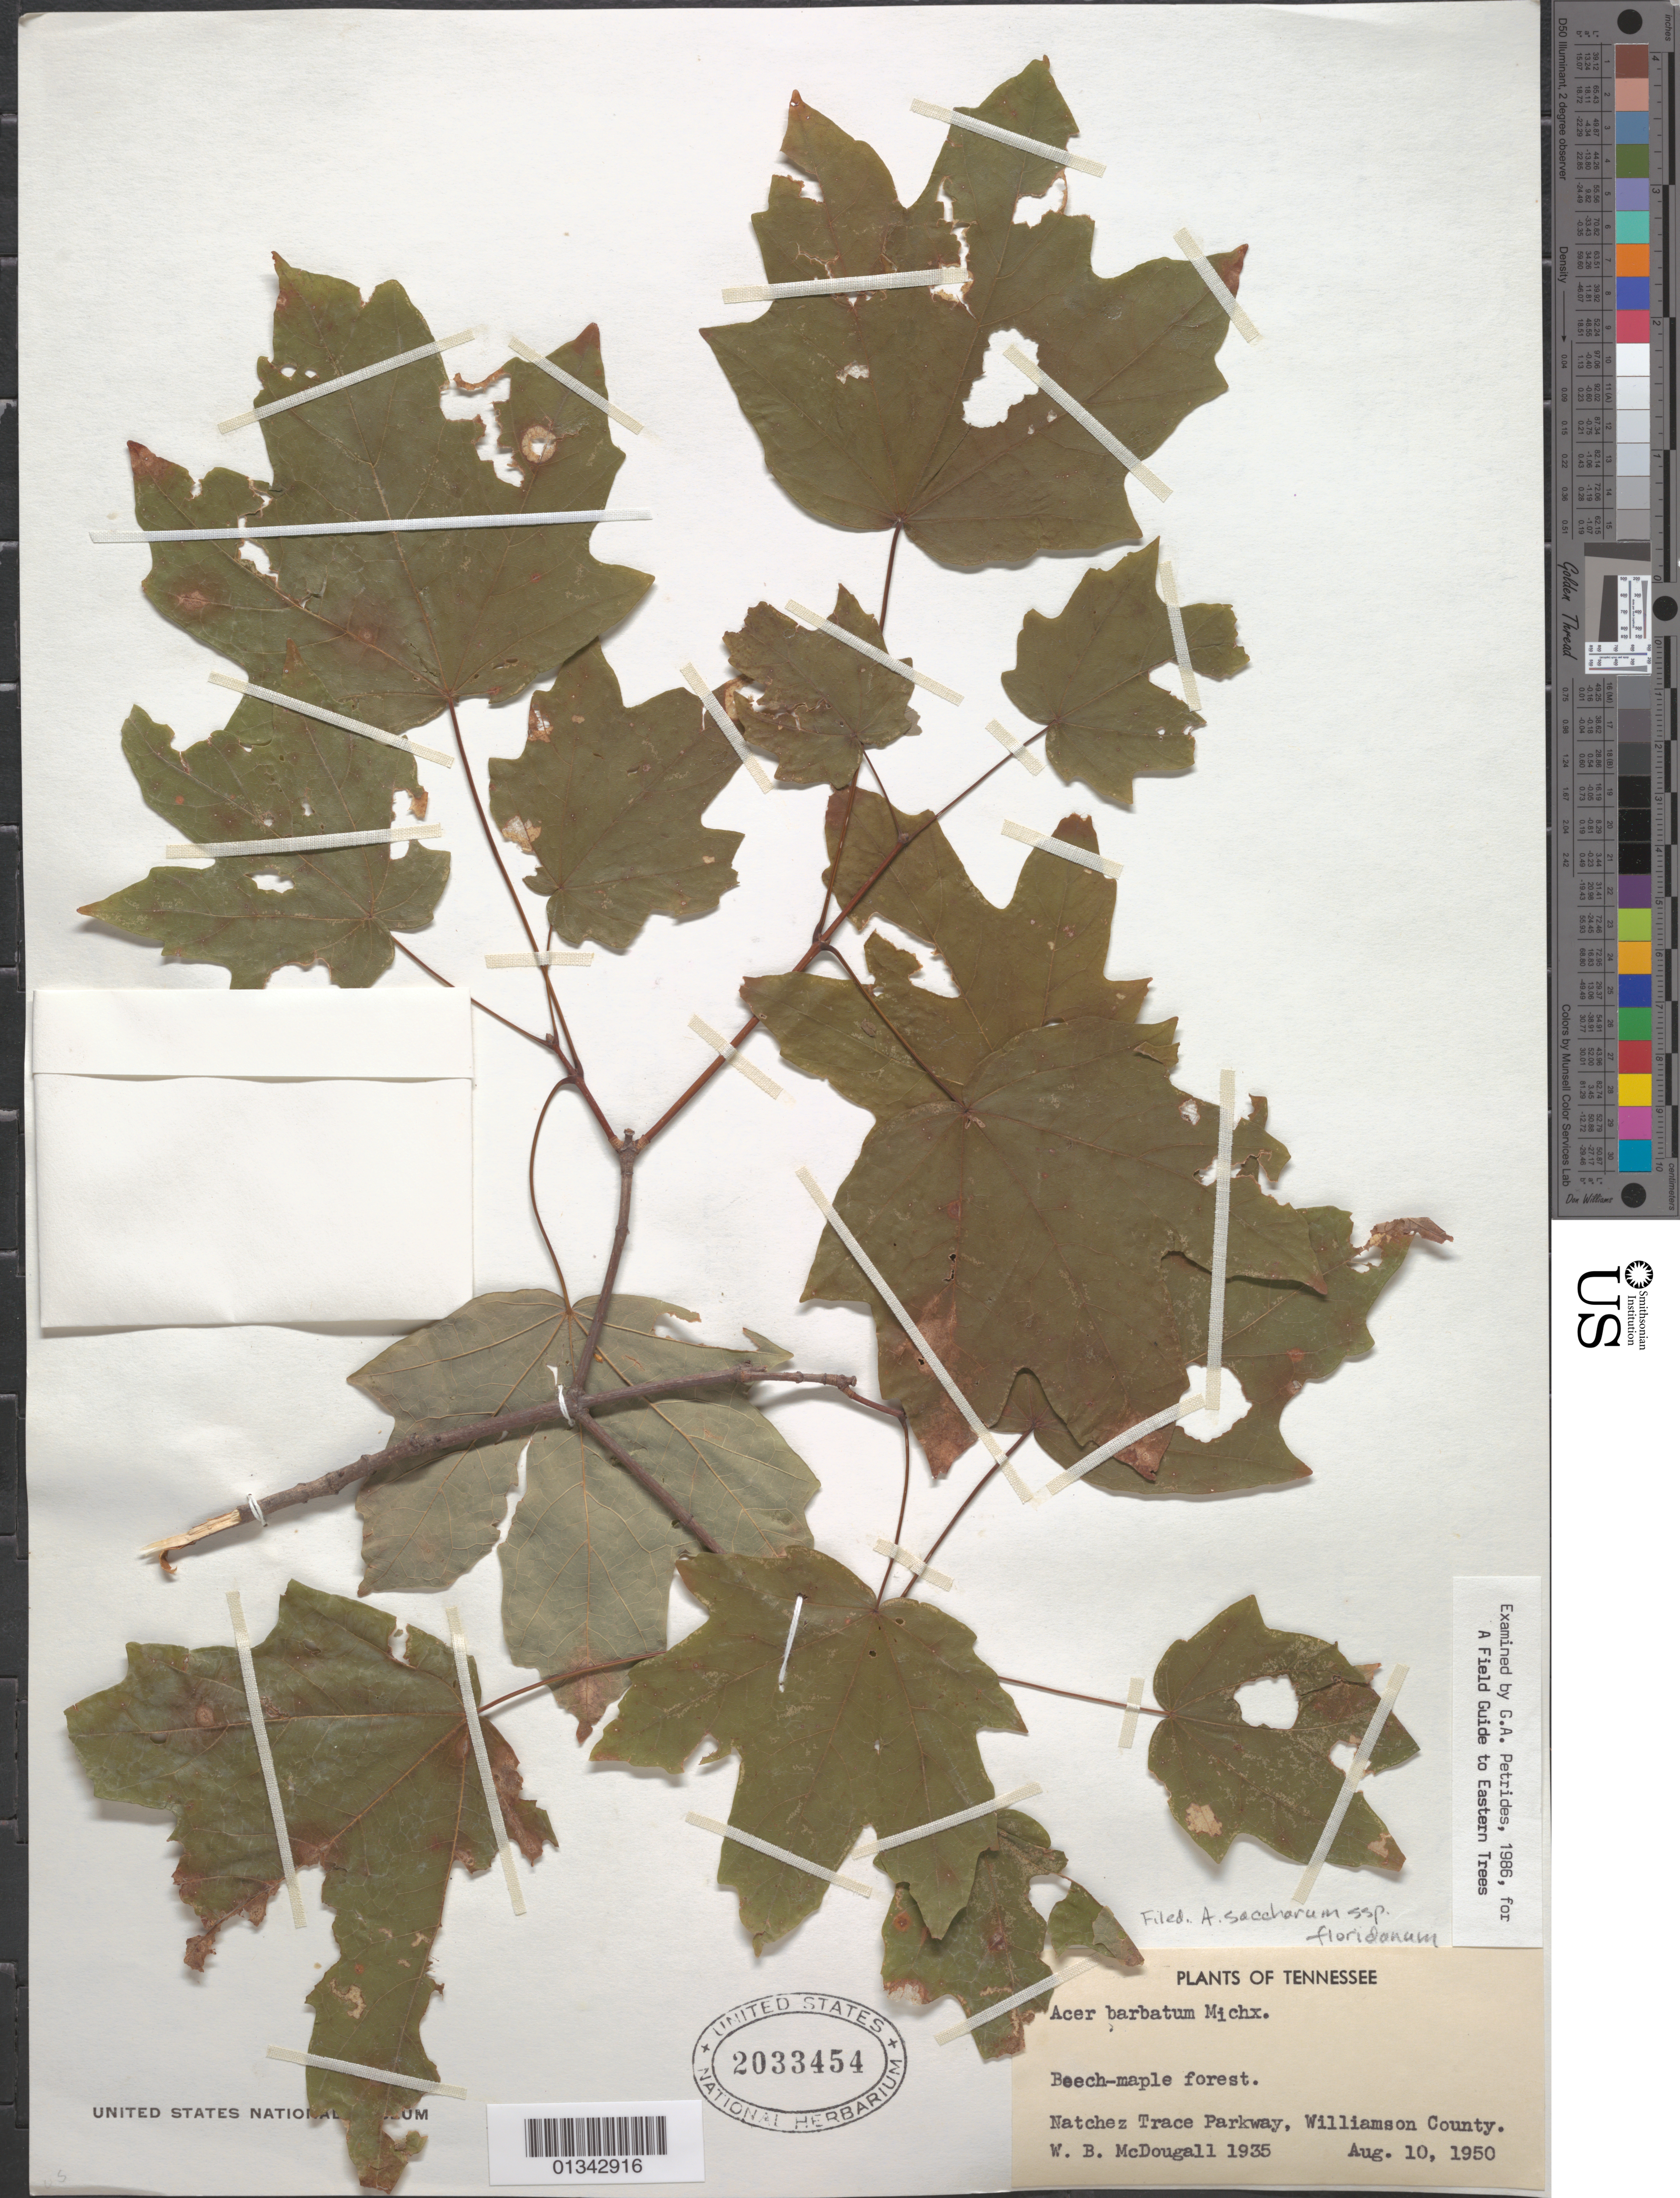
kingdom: Plantae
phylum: Tracheophyta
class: Magnoliopsida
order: Sapindales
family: Sapindaceae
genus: Acer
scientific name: Acer saccharum subsp. floridanum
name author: (Chapm.) Desmarais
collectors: W. B. McDougall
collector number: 1935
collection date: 1950-08-10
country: United States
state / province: Tennessee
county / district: Williamson County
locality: Williamson County, Natchez Trace Parkway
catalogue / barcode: US 2033454